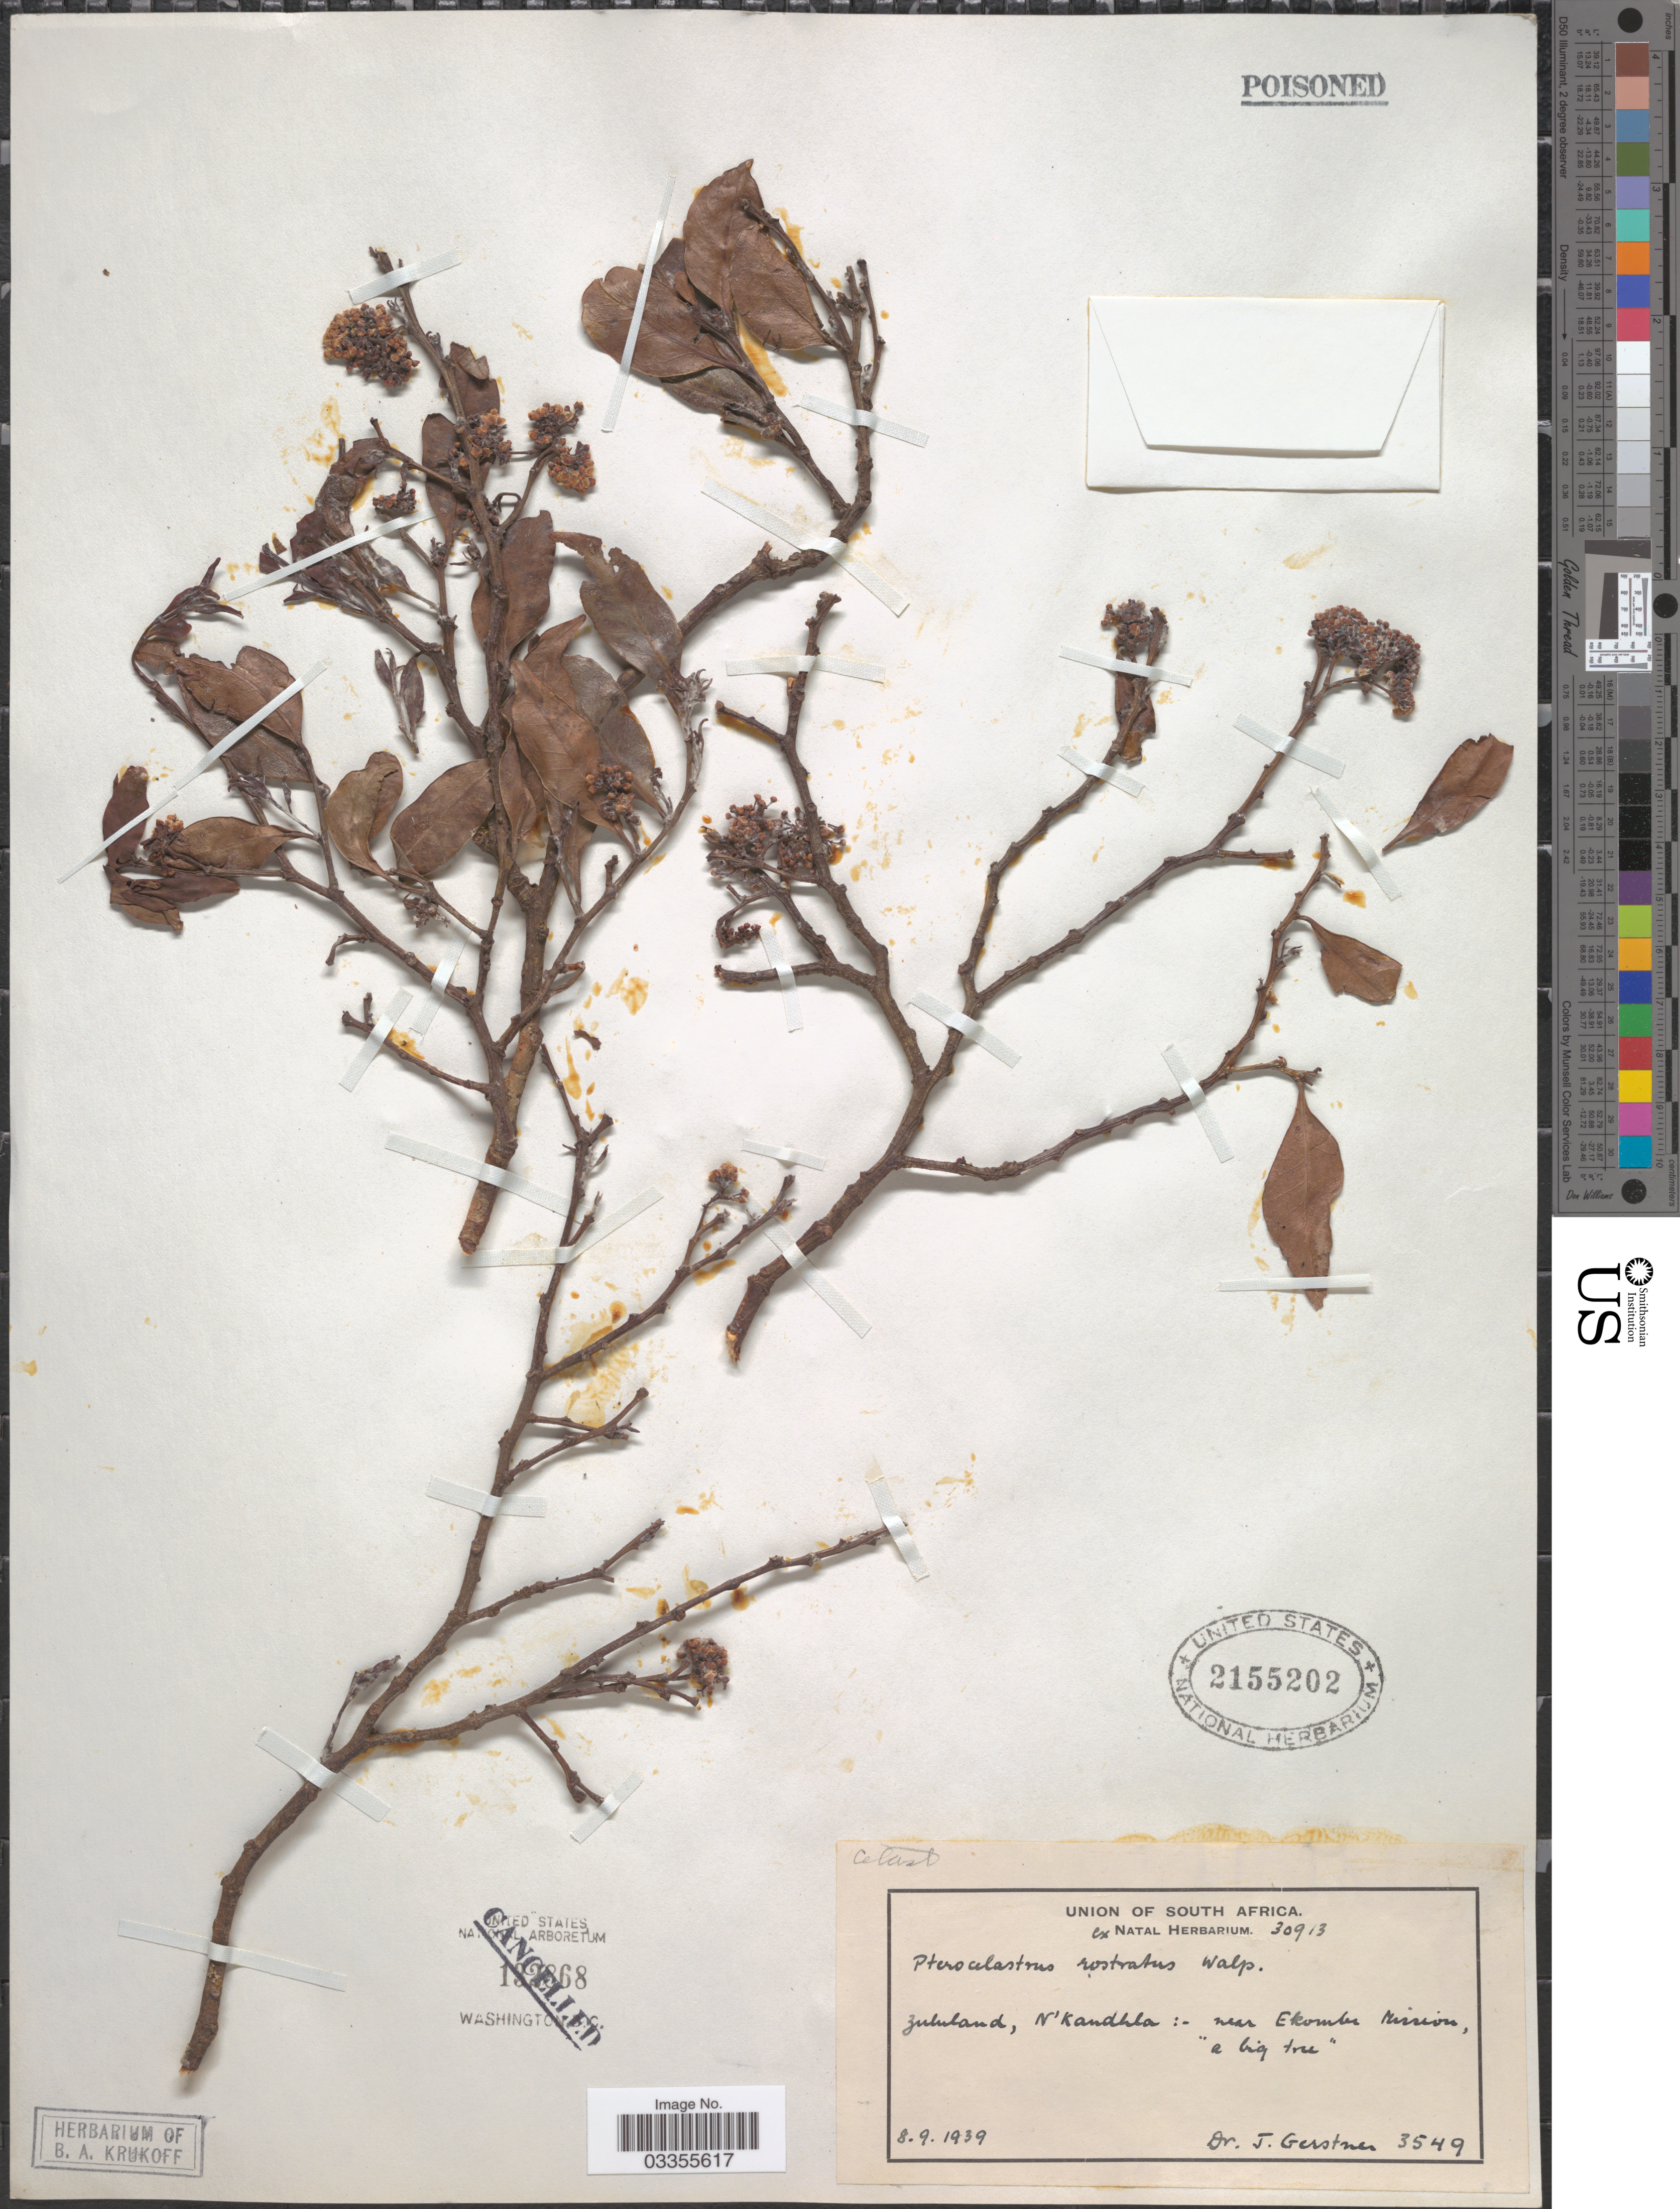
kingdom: Plantae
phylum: Tracheophyta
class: Magnoliopsida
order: Celastrales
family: Celastraceae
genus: Pterocelastrus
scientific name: Pterocelastrus rostratus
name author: Walp.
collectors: J. Gerstner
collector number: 3549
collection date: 1939-09-08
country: South Africa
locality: Zululand, N'Kandhla: - near Ekombe Mission.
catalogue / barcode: US 2155202